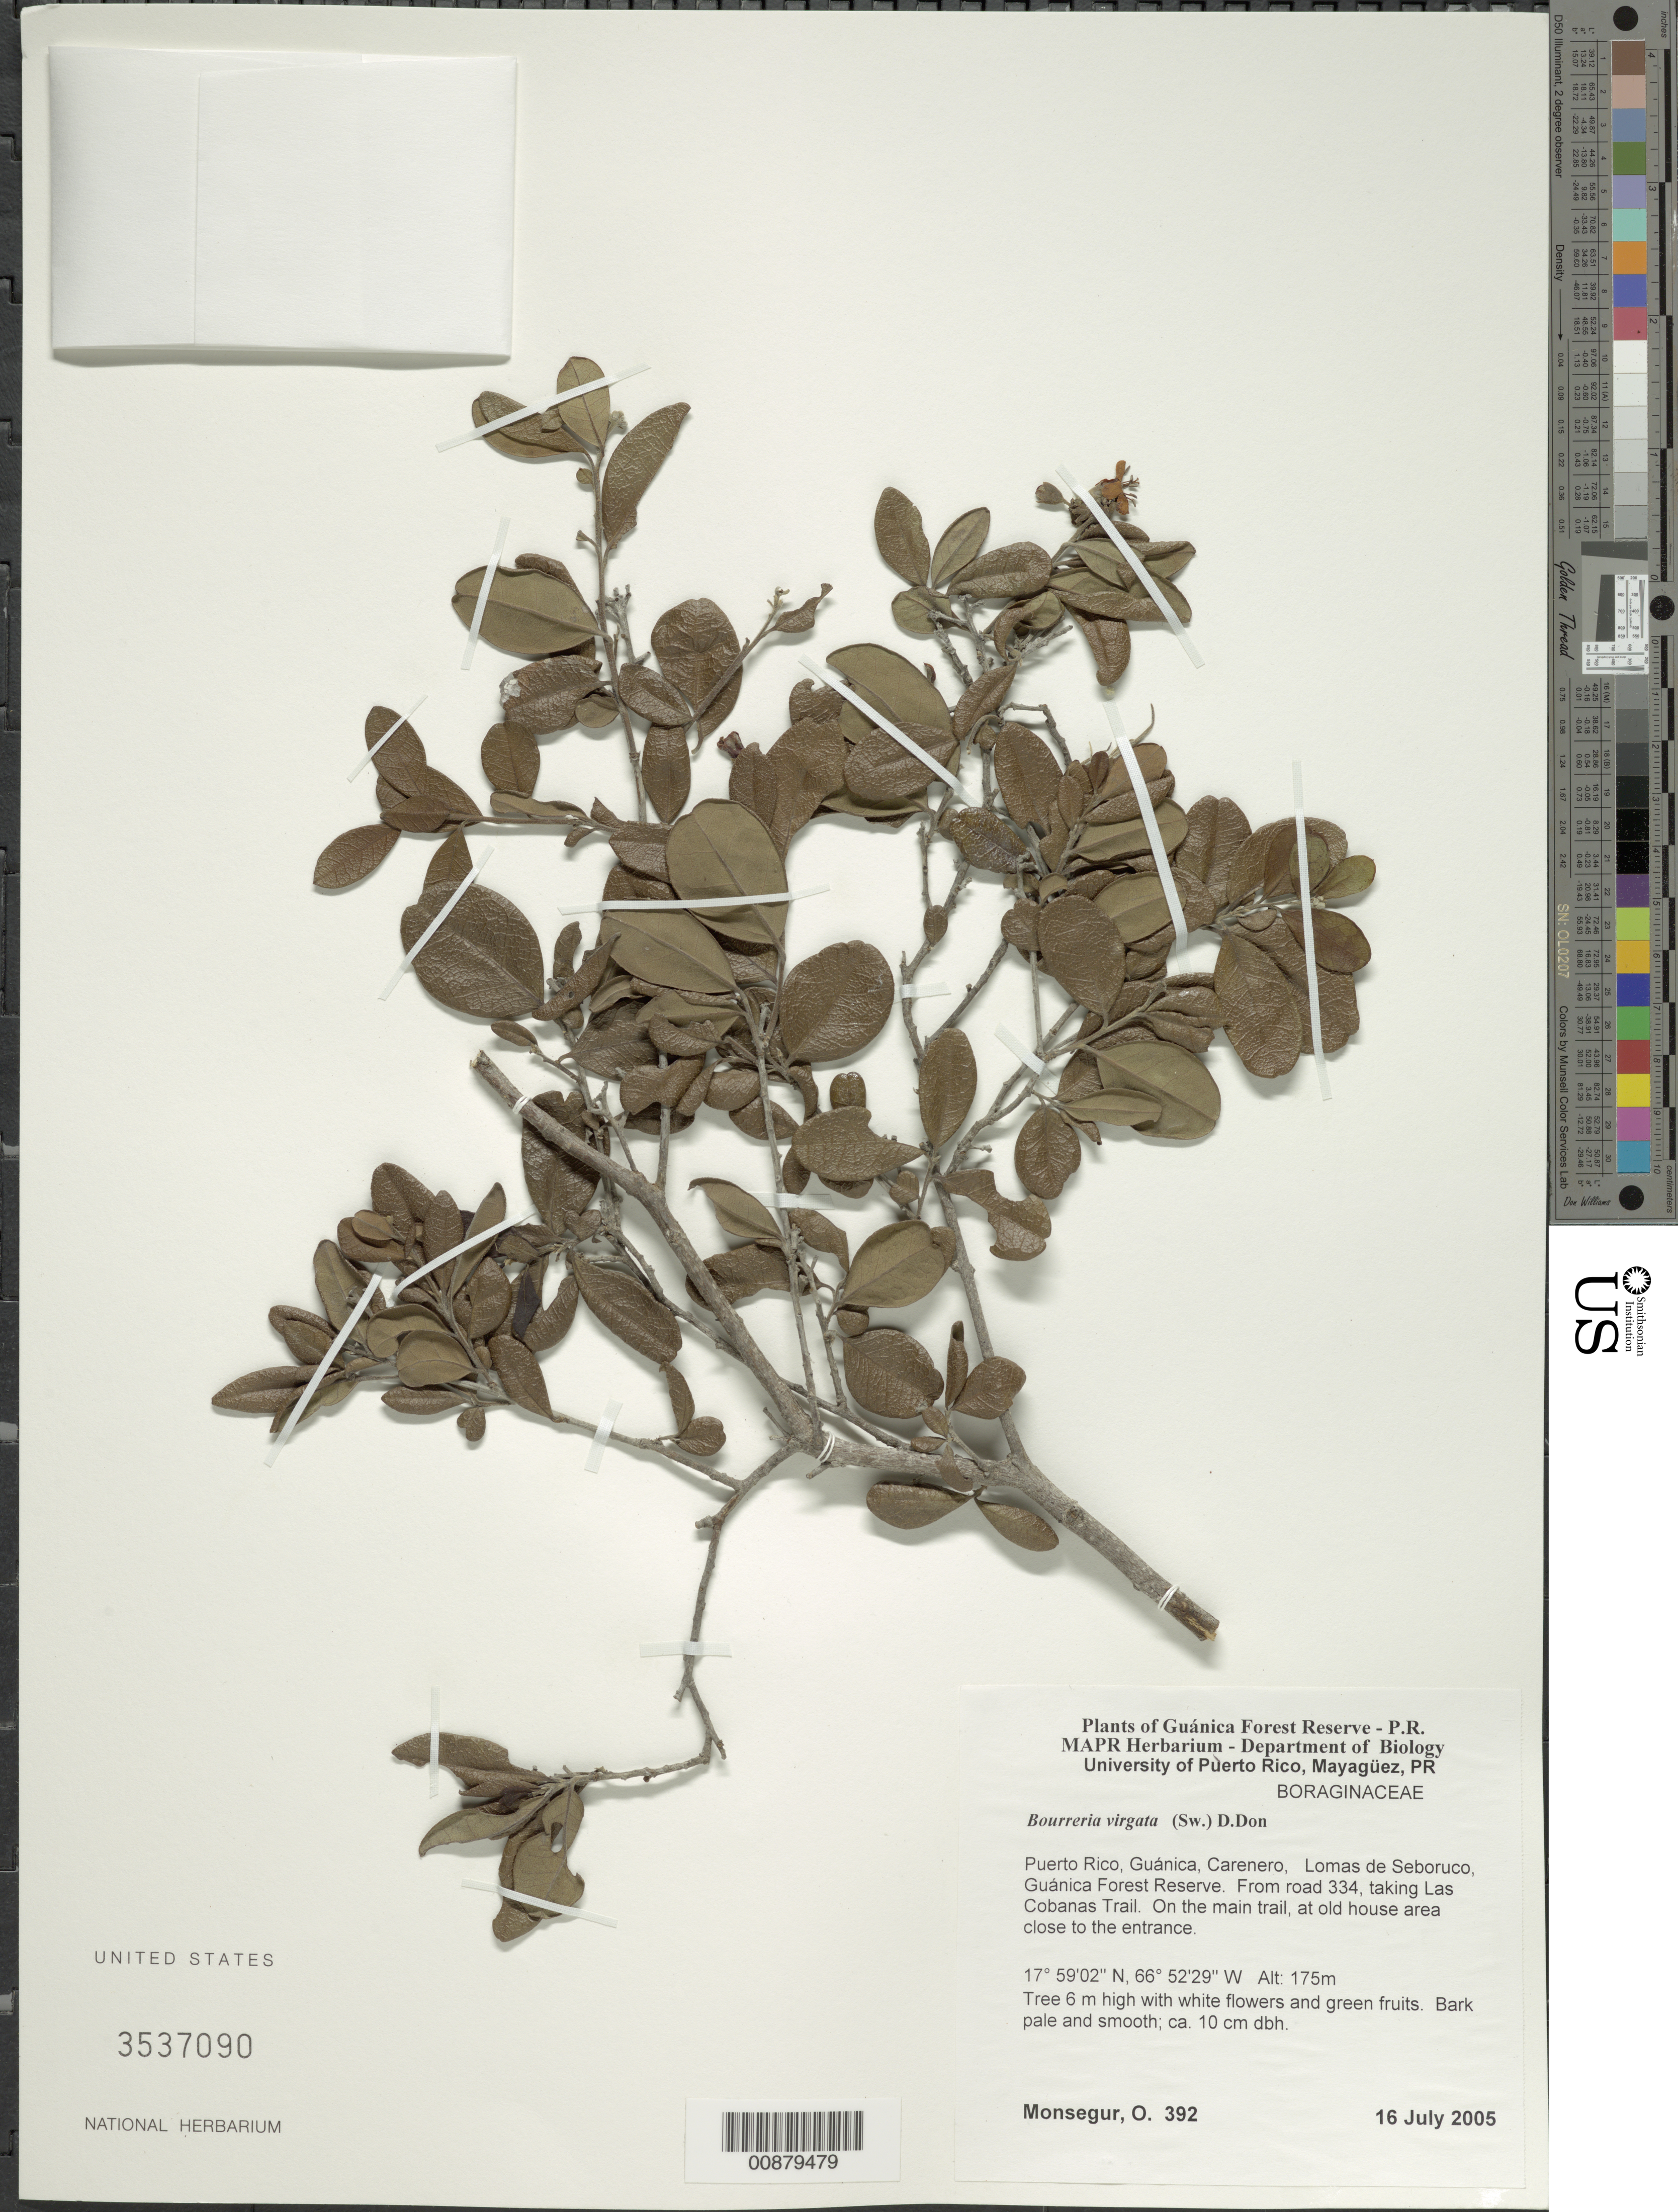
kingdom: Plantae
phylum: Tracheophyta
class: Magnoliopsida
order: Boraginales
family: Ehretiaceae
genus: Bourreria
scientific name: Bourreria virgata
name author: (Sw.) G. Don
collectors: O. Monsegur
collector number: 392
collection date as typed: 16 Jul 2005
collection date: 2005-07-16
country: Puerto Rico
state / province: Guánica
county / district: Carenero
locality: Guánica Forest Reserve. Lomas de Seboruco, from road 334, taking Las Cobanas Trail. On the main trail.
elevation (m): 175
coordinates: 17.59016, 66.52289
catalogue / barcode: US 3537090